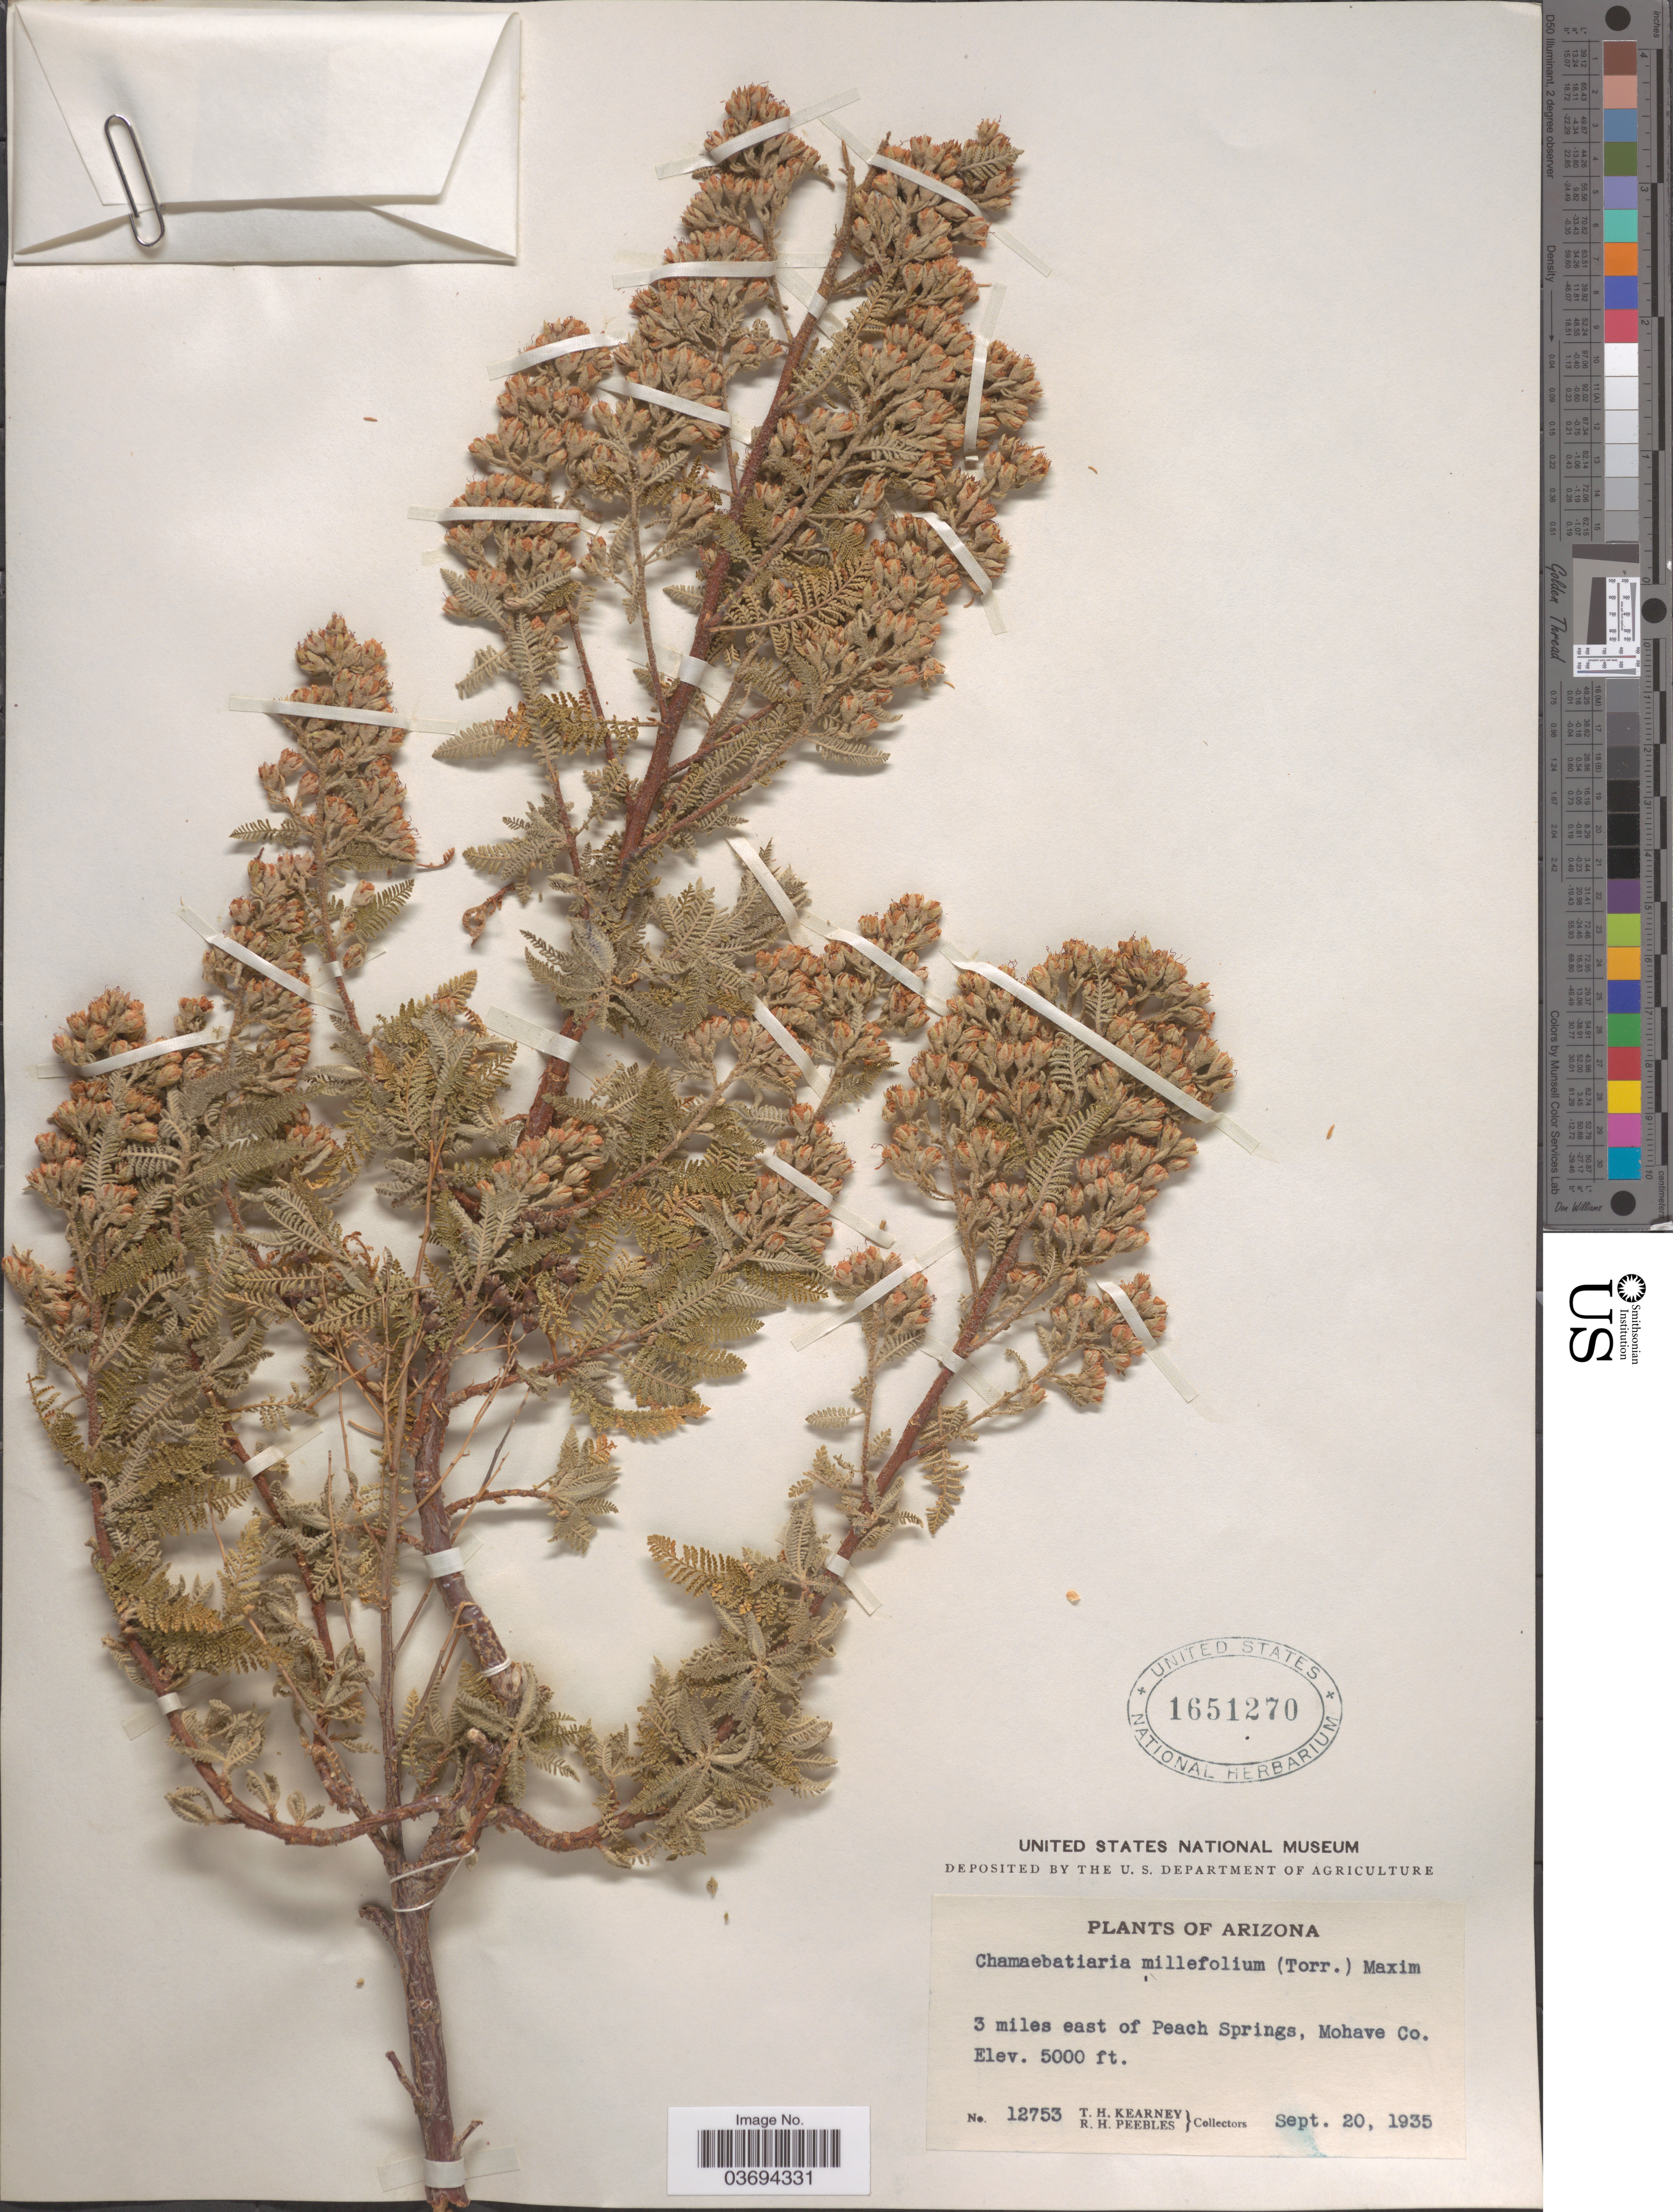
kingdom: Plantae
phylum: Tracheophyta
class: Magnoliopsida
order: Rosales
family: Rosaceae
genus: Chamaebatiaria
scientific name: Chamaebatiaria millefolium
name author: (Torr.) Maxim.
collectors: T. H. Kearney & R. H. Peebles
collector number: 12753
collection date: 1935-09-20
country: United States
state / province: Arizona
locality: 3 miles east of Peach Springs, Mohave Co.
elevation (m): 1524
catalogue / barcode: US 1651270